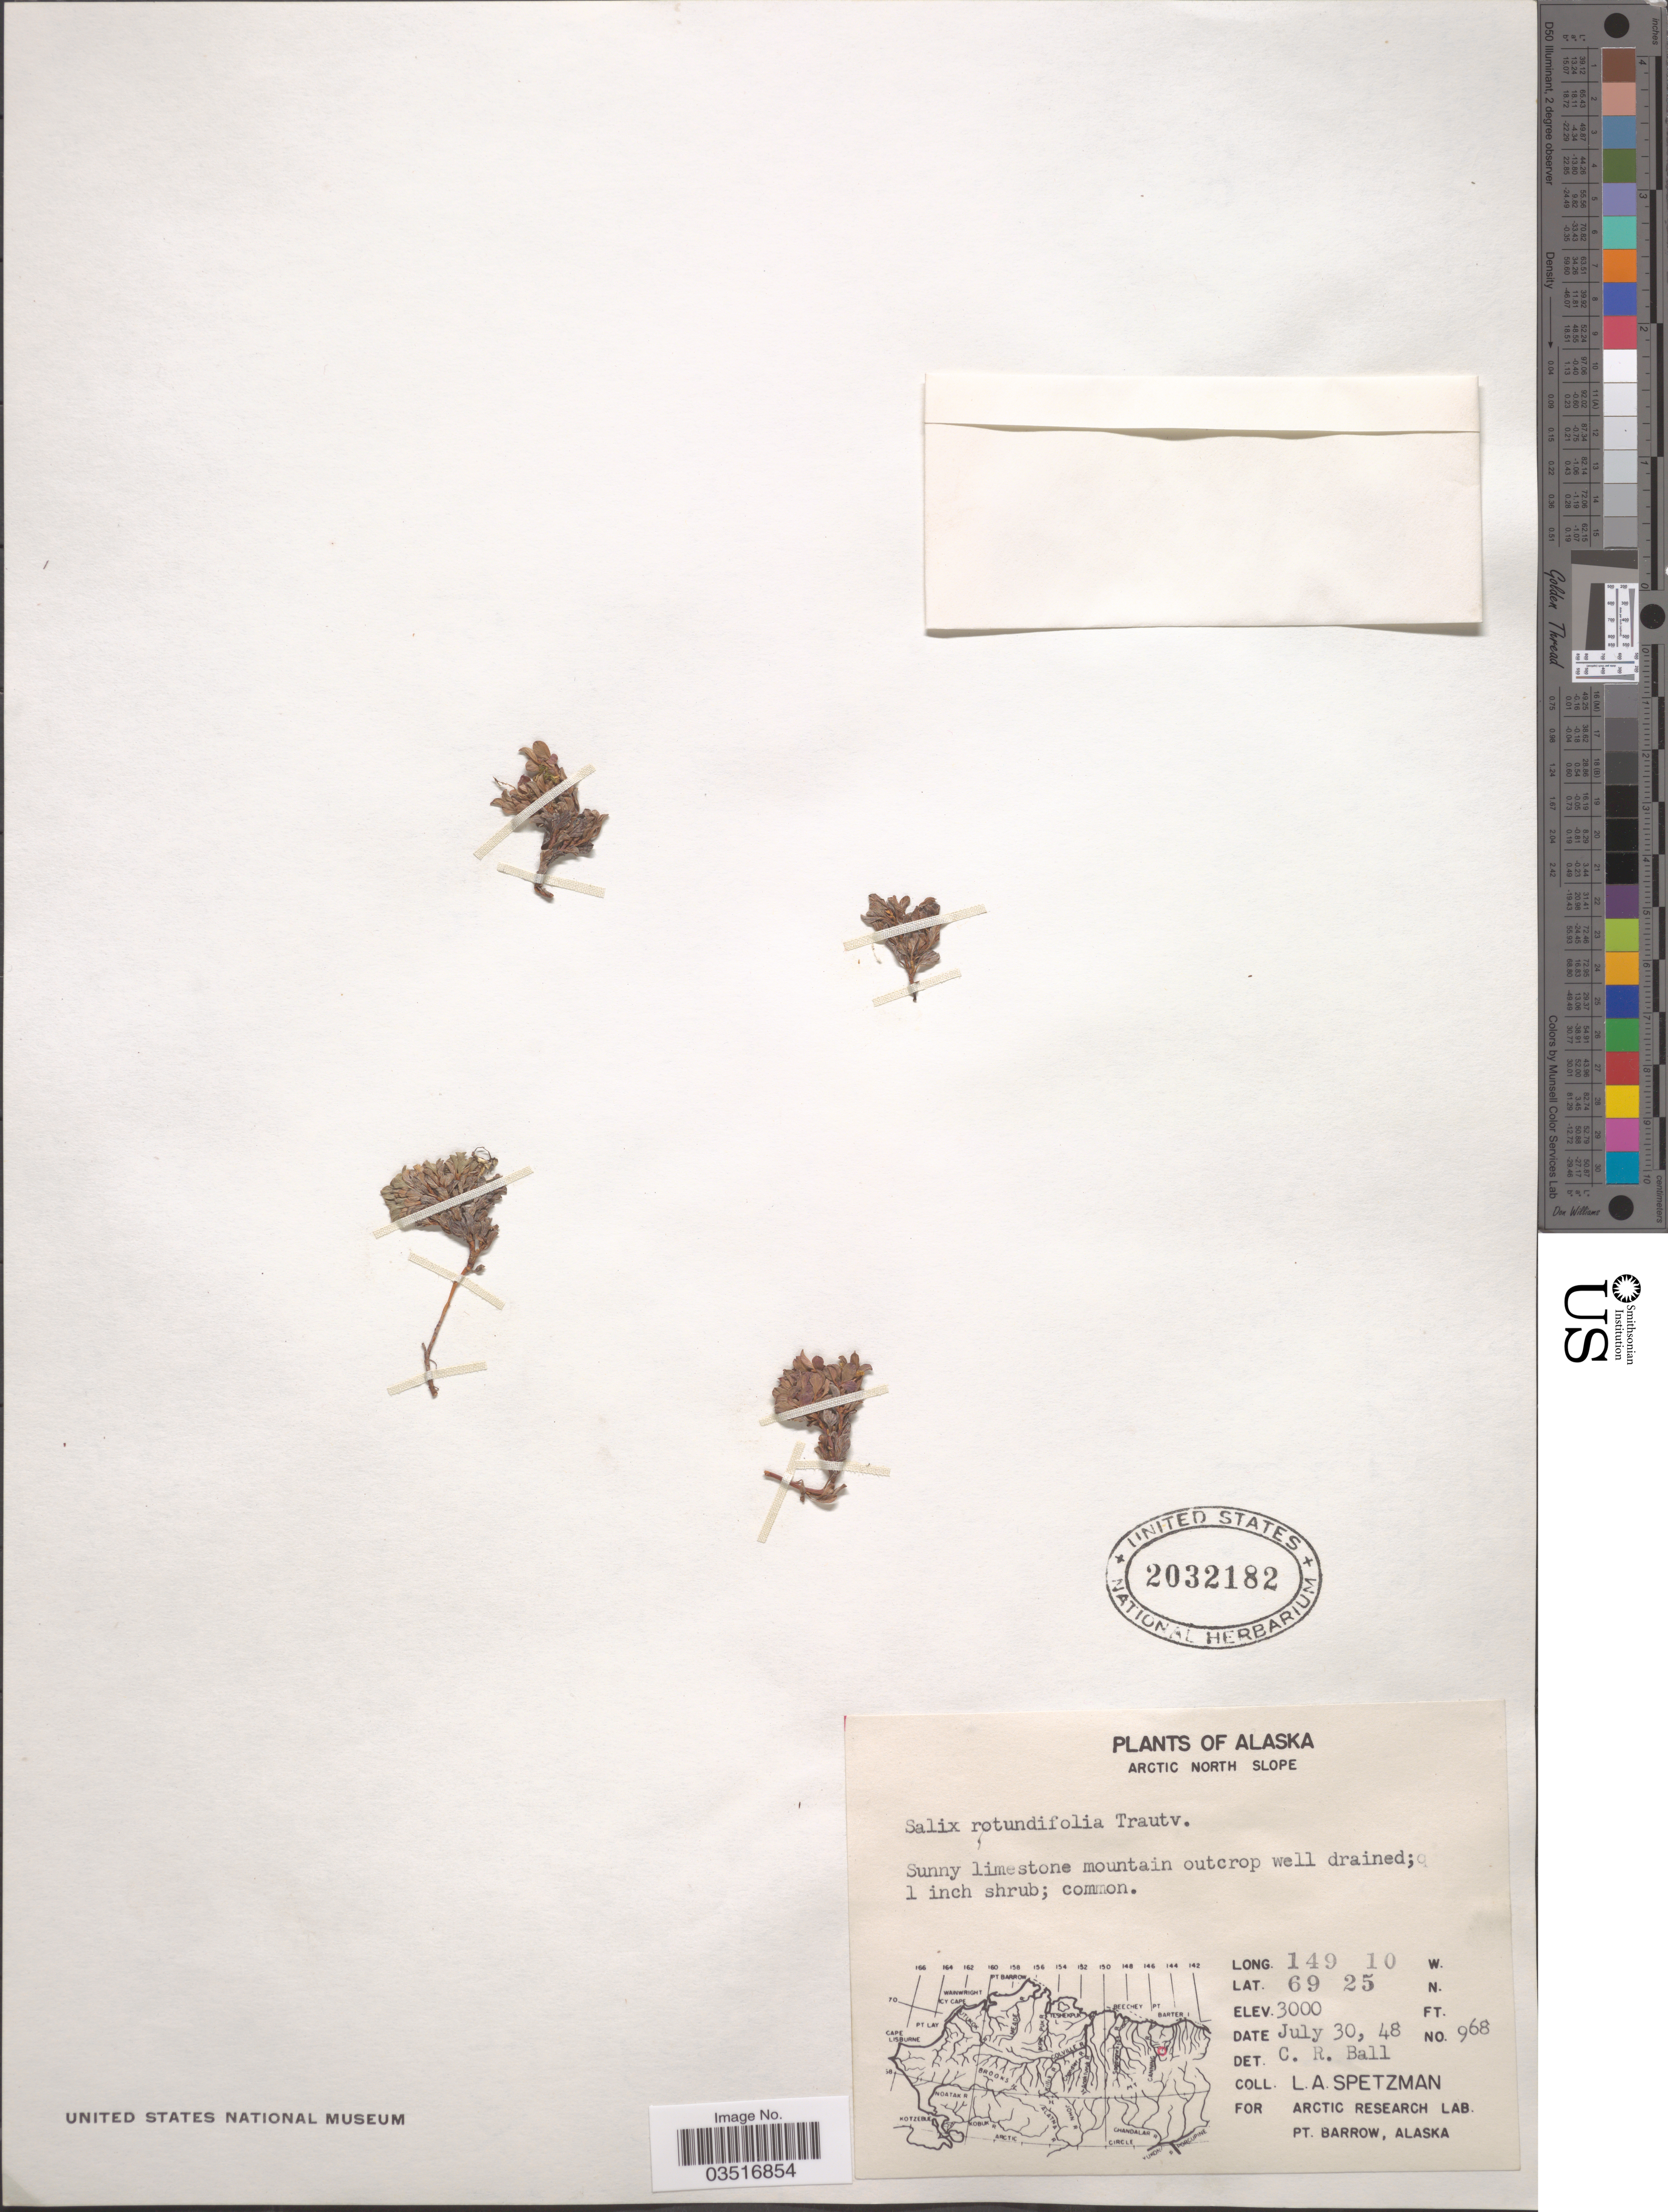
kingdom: Plantae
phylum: Tracheophyta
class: Magnoliopsida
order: Malpighiales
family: Salicaceae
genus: Salix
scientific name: Salix rotundifolia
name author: Trautv.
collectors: L. Spetzman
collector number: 968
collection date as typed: Transcribed d/m/y: 30/7/48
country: United States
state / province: Alaska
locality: Arctic North Slope.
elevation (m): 914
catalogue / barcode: US 2032182